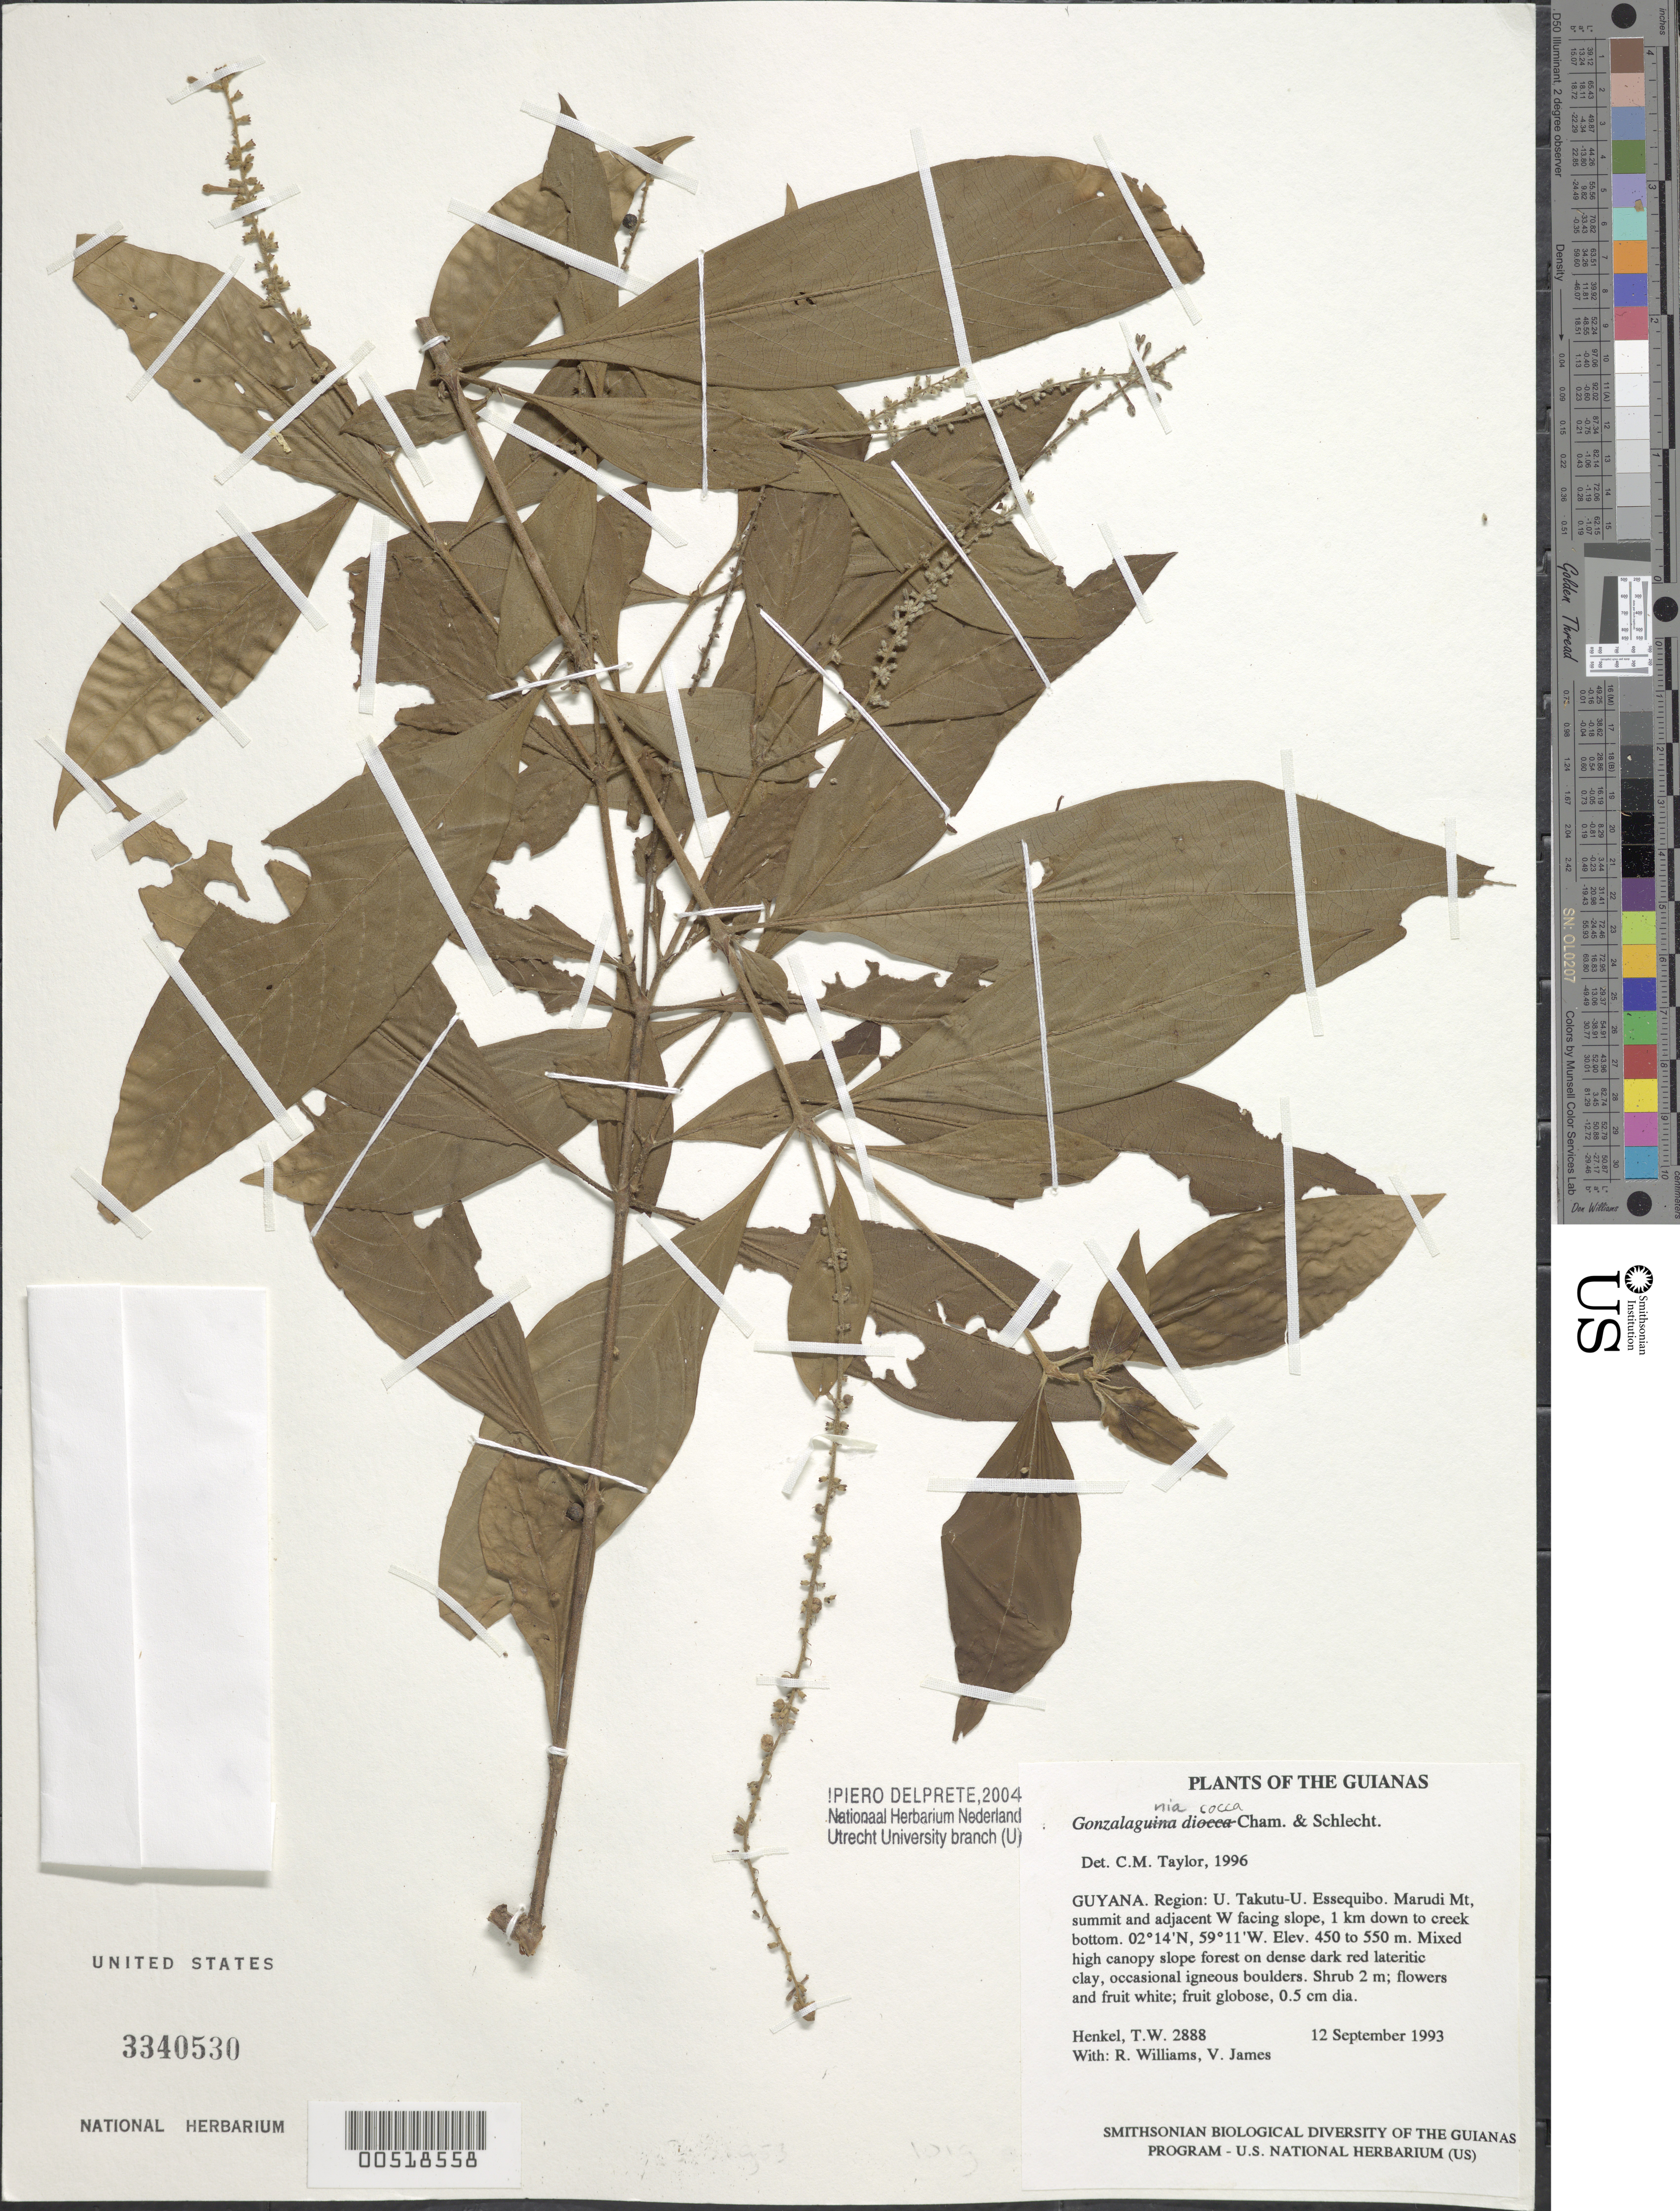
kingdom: Plantae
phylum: Tracheophyta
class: Magnoliopsida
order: Gentianales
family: Rubiaceae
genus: Gonzalagunia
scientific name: Gonzalagunia dicocca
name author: Cham. & Schltdl.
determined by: Taylor, Charlotte M.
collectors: T. Henkel, R. Williams & V. James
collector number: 2888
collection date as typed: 12 September 1993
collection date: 1993-09-12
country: Guyana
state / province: U. Takutu-U. Essequibo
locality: Marudi Mt, summit and adjacent W facing slope, 1 km down to creek bottom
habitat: Mixed high canopy slope forest on dense dark red lateritic clay, occasional igneous boulders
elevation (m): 450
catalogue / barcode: US 3340530